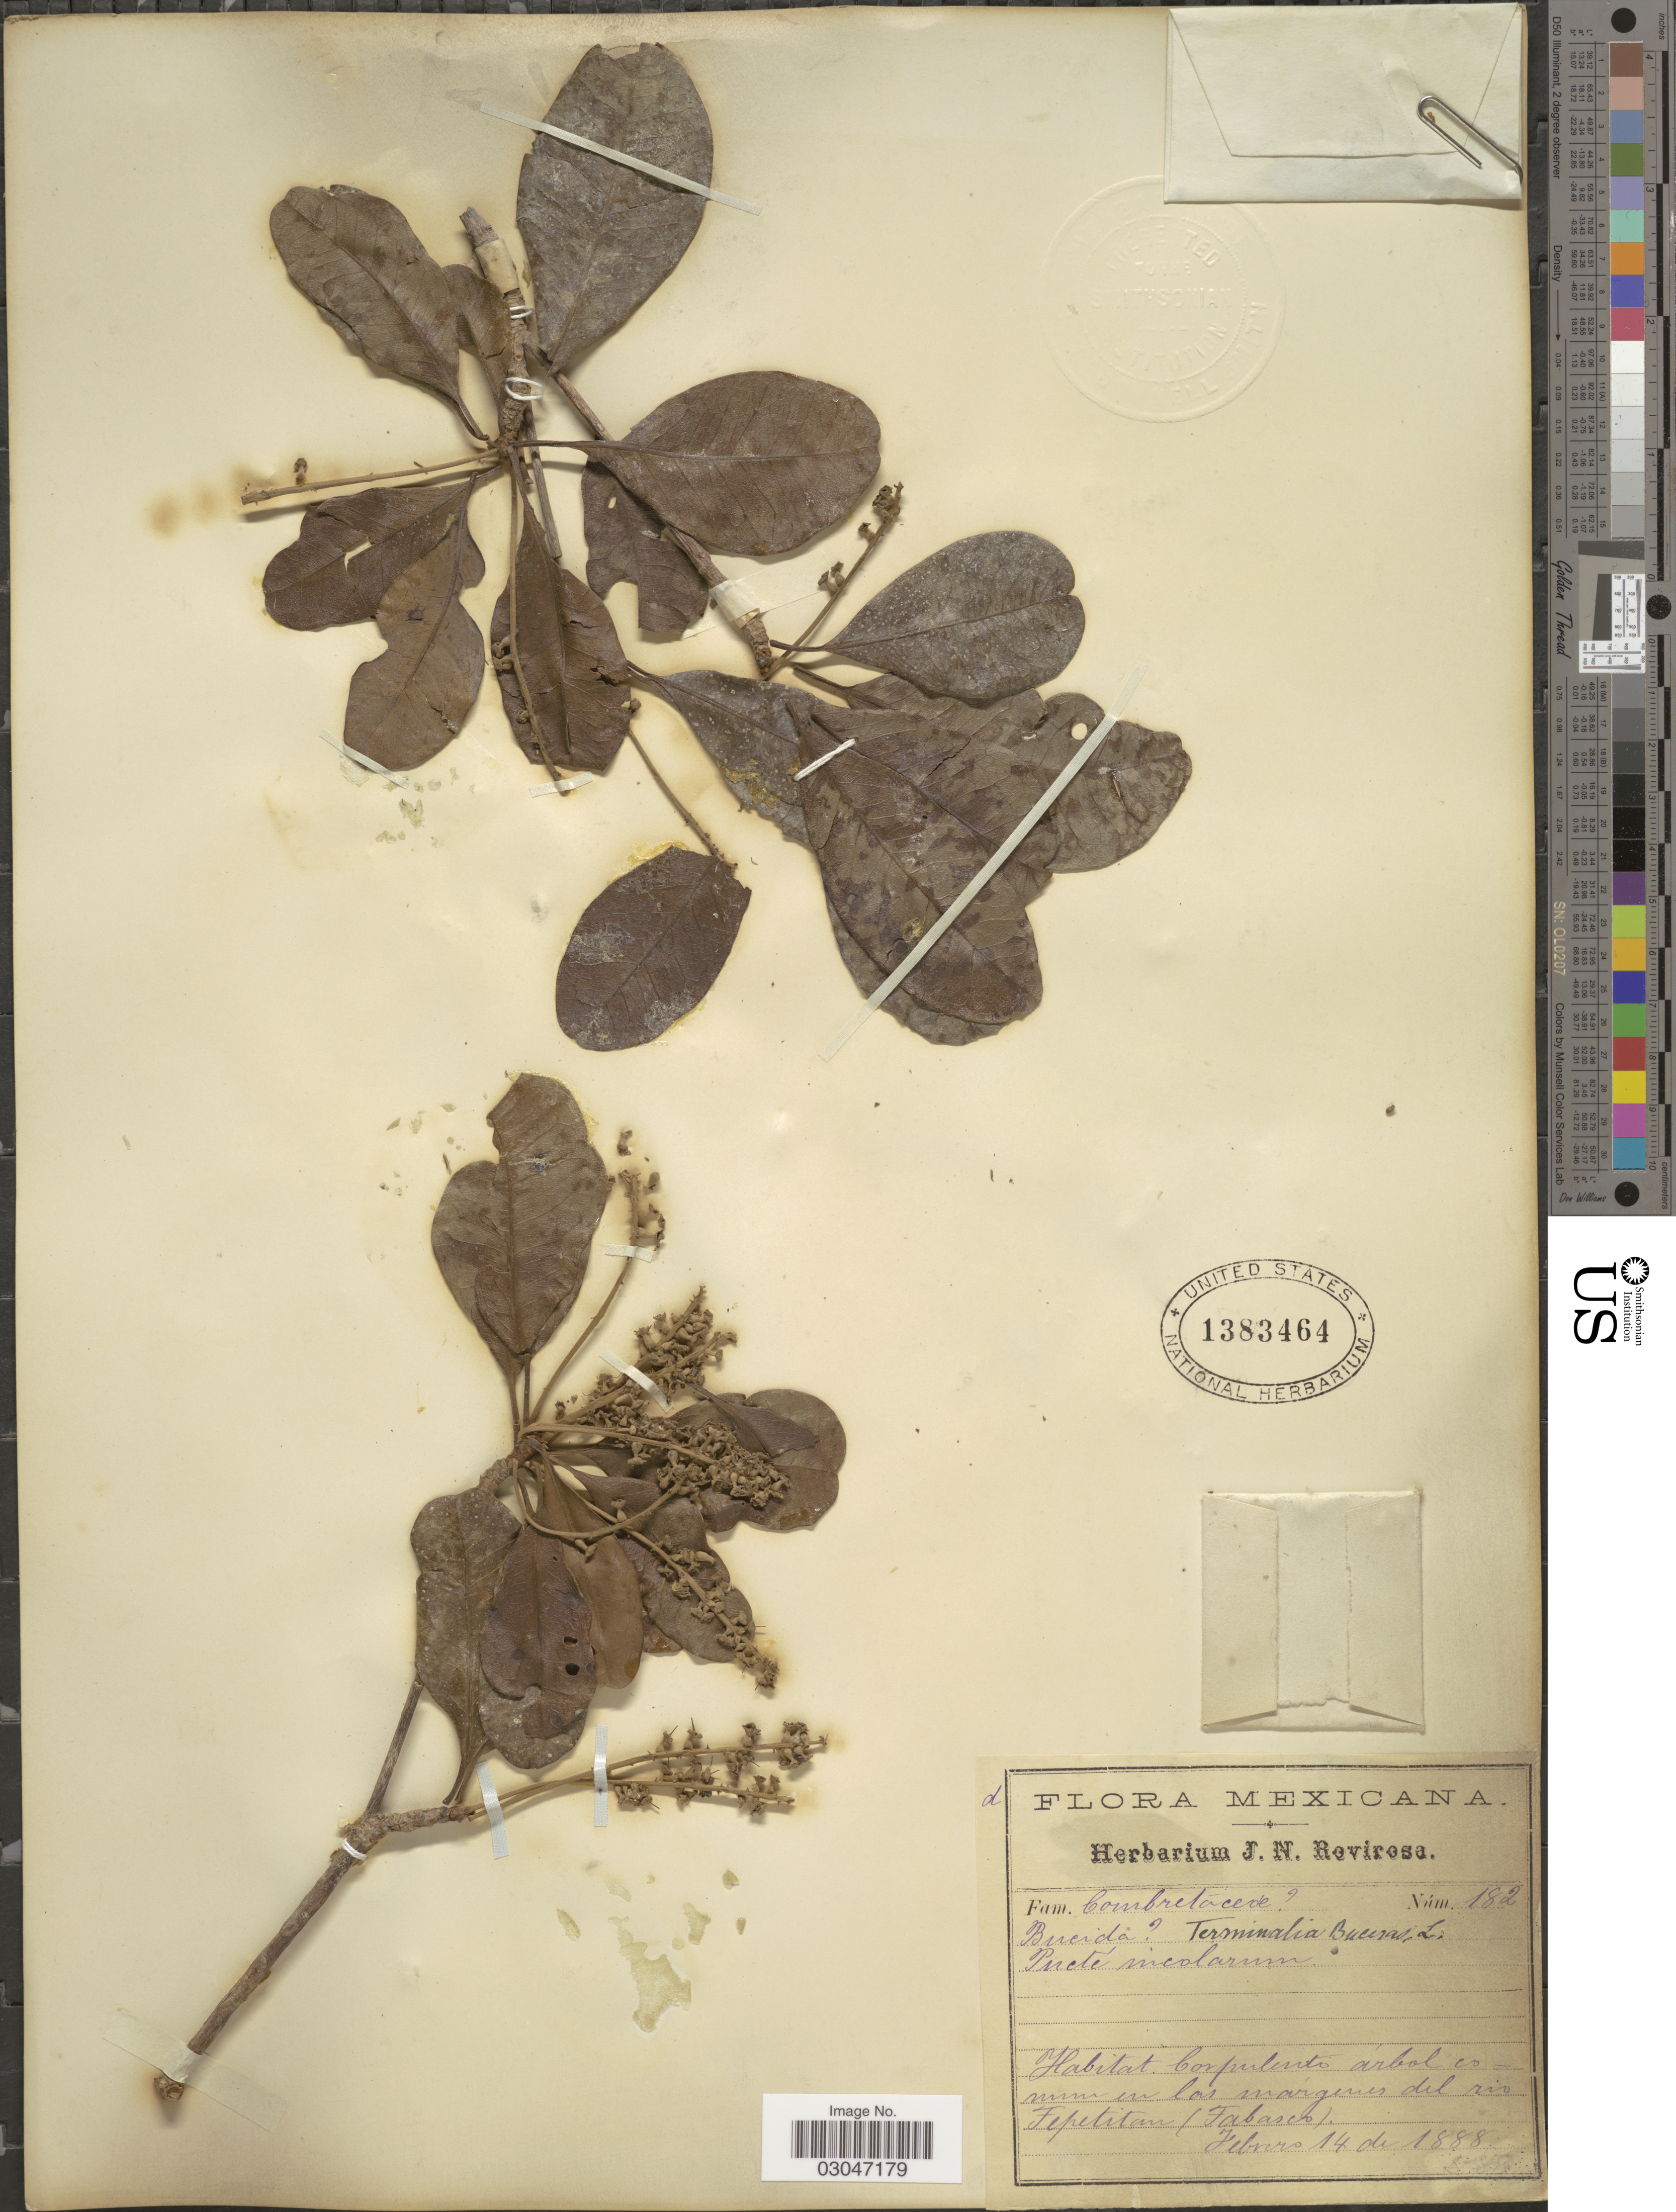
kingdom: Plantae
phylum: Tracheophyta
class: Magnoliopsida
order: Myrtales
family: Combretaceae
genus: Terminalia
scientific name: Terminalia buceras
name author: (L.) C. Wright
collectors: ex herb. J. N. Rovirosa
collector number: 182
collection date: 1888-02-14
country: Mexico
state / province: Tabasco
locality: Corpulento arbol comun en las margenes del rio Tepetitan (Tabasco).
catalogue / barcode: US 1383464